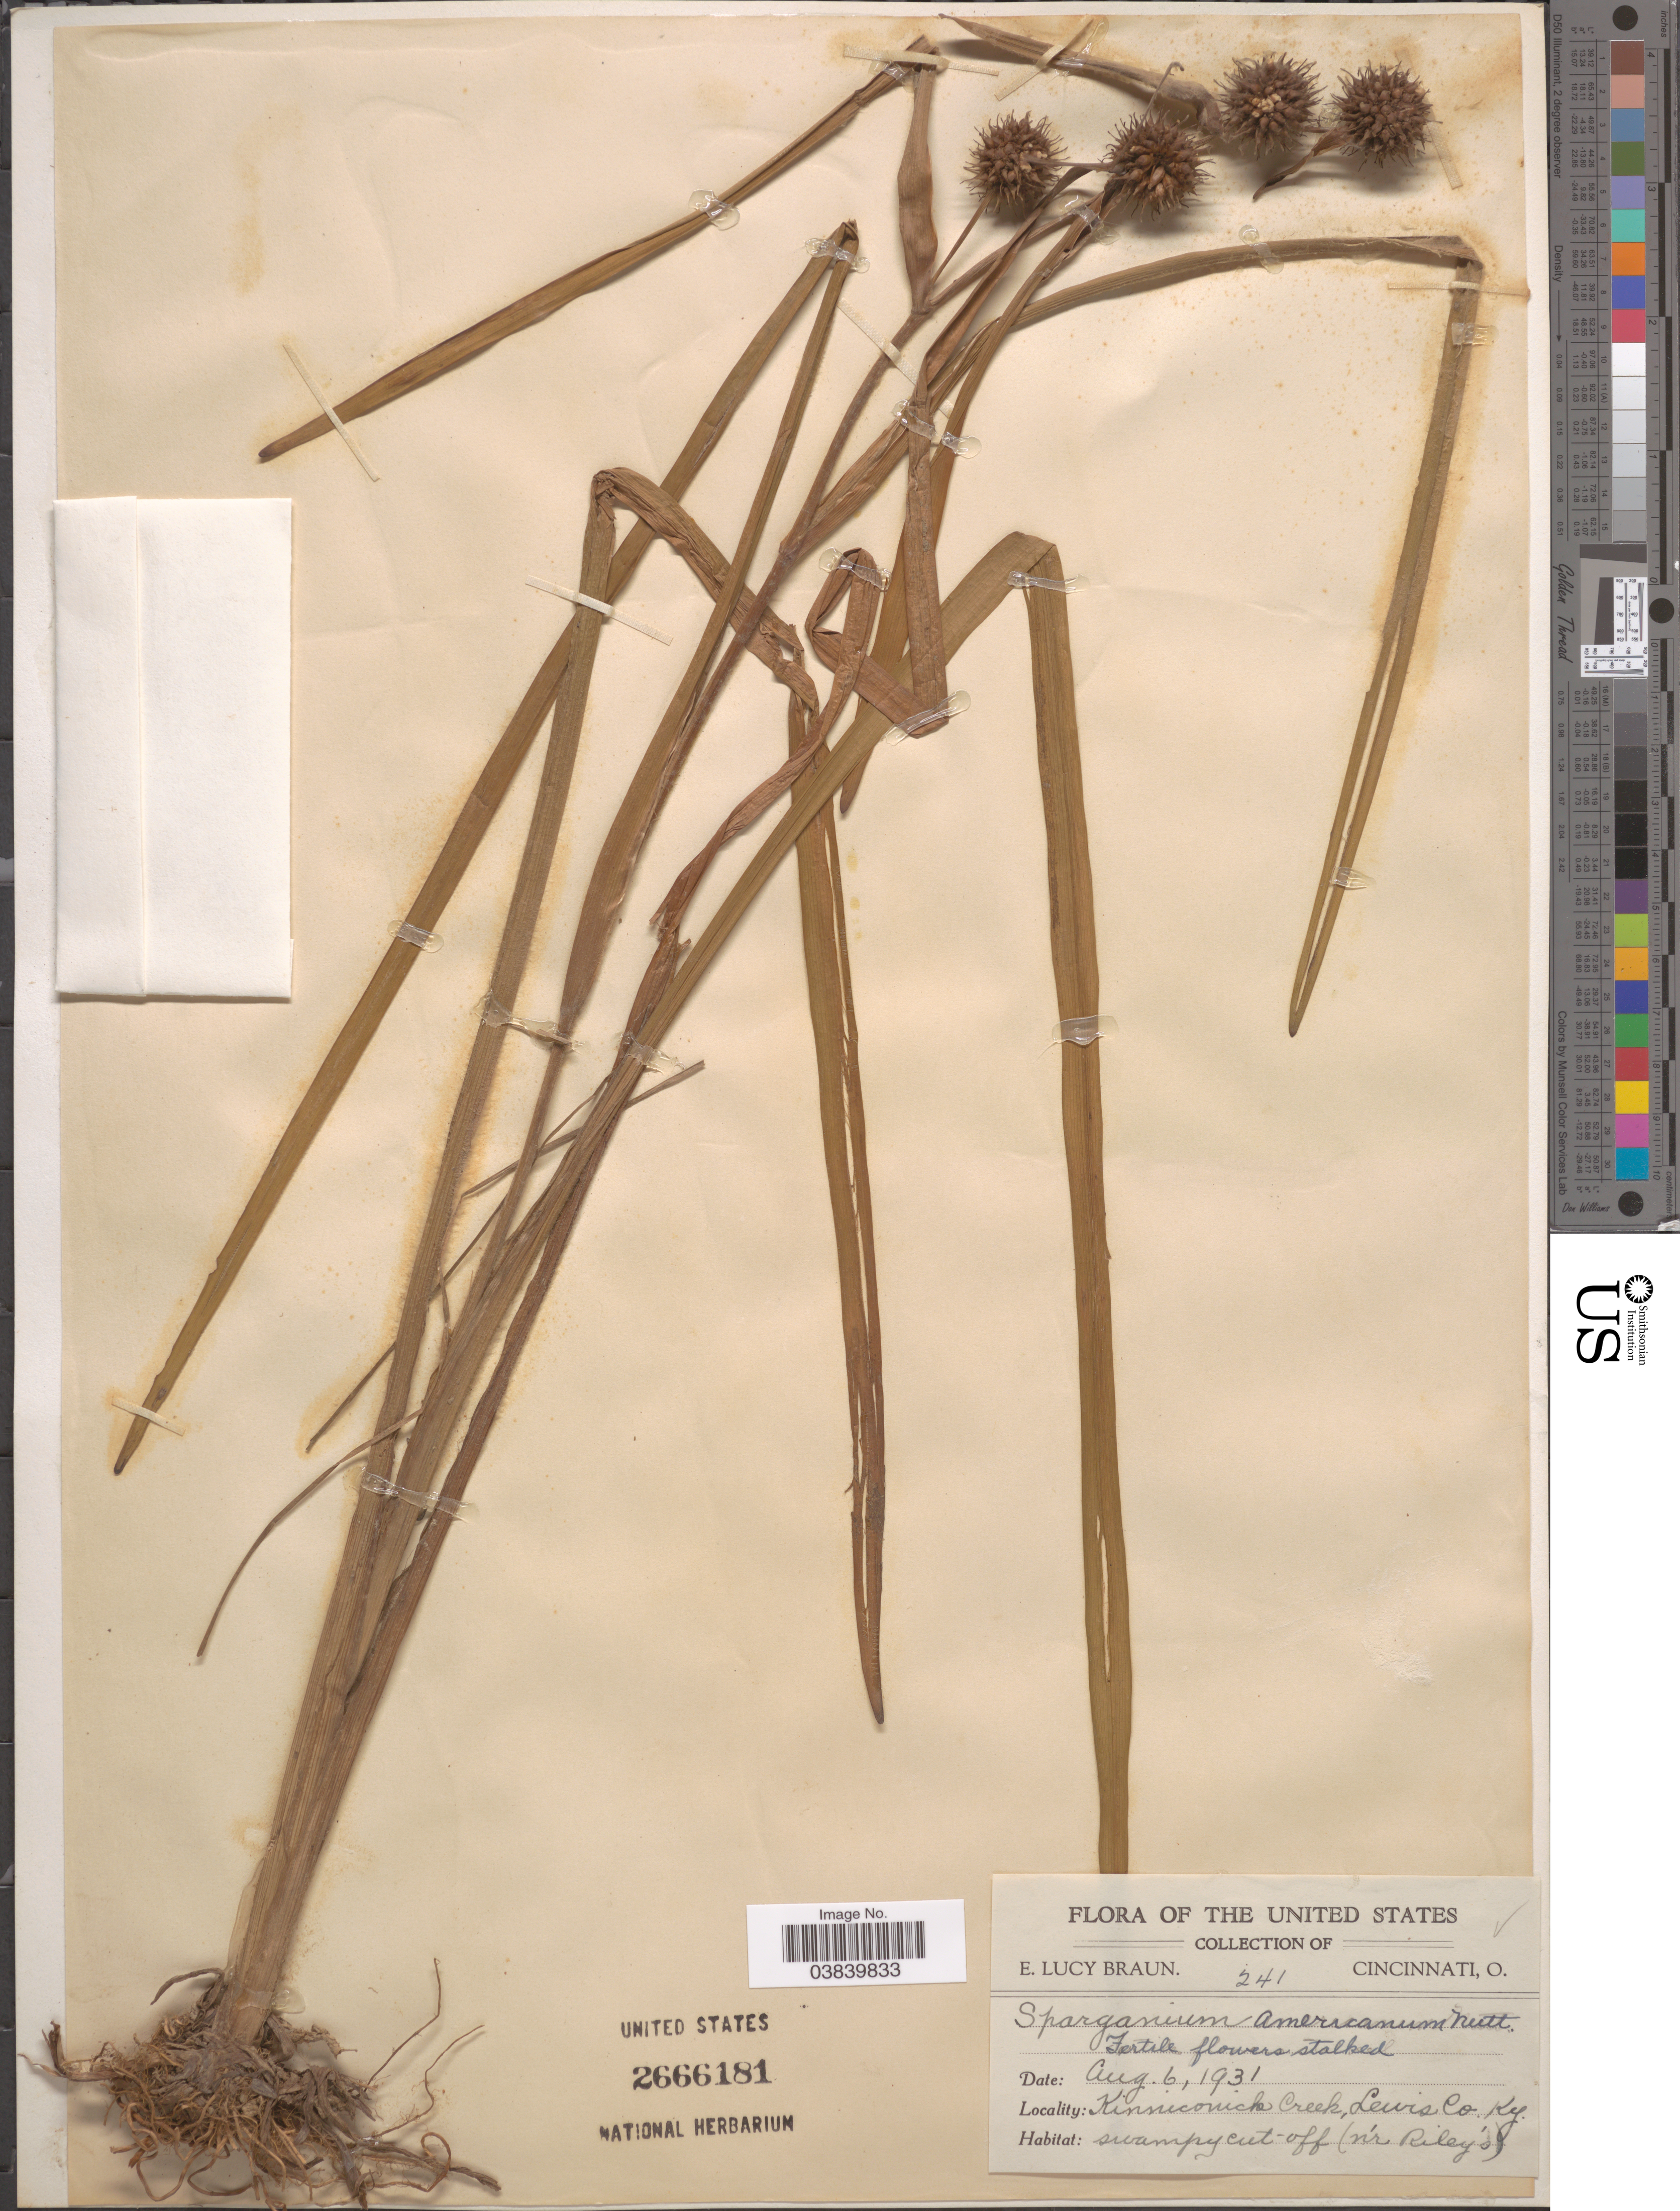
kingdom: Plantae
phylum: Tracheophyta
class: Liliopsida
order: Poales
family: Typhaceae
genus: Sparganium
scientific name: Sparganium americanum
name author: Nutt.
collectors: E. L. Braun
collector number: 241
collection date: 1931-08-06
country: United States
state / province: Kentucky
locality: Kinniconick Creek, Lewis Co. Swampy cut-off (nr Riley's).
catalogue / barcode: US 2666181